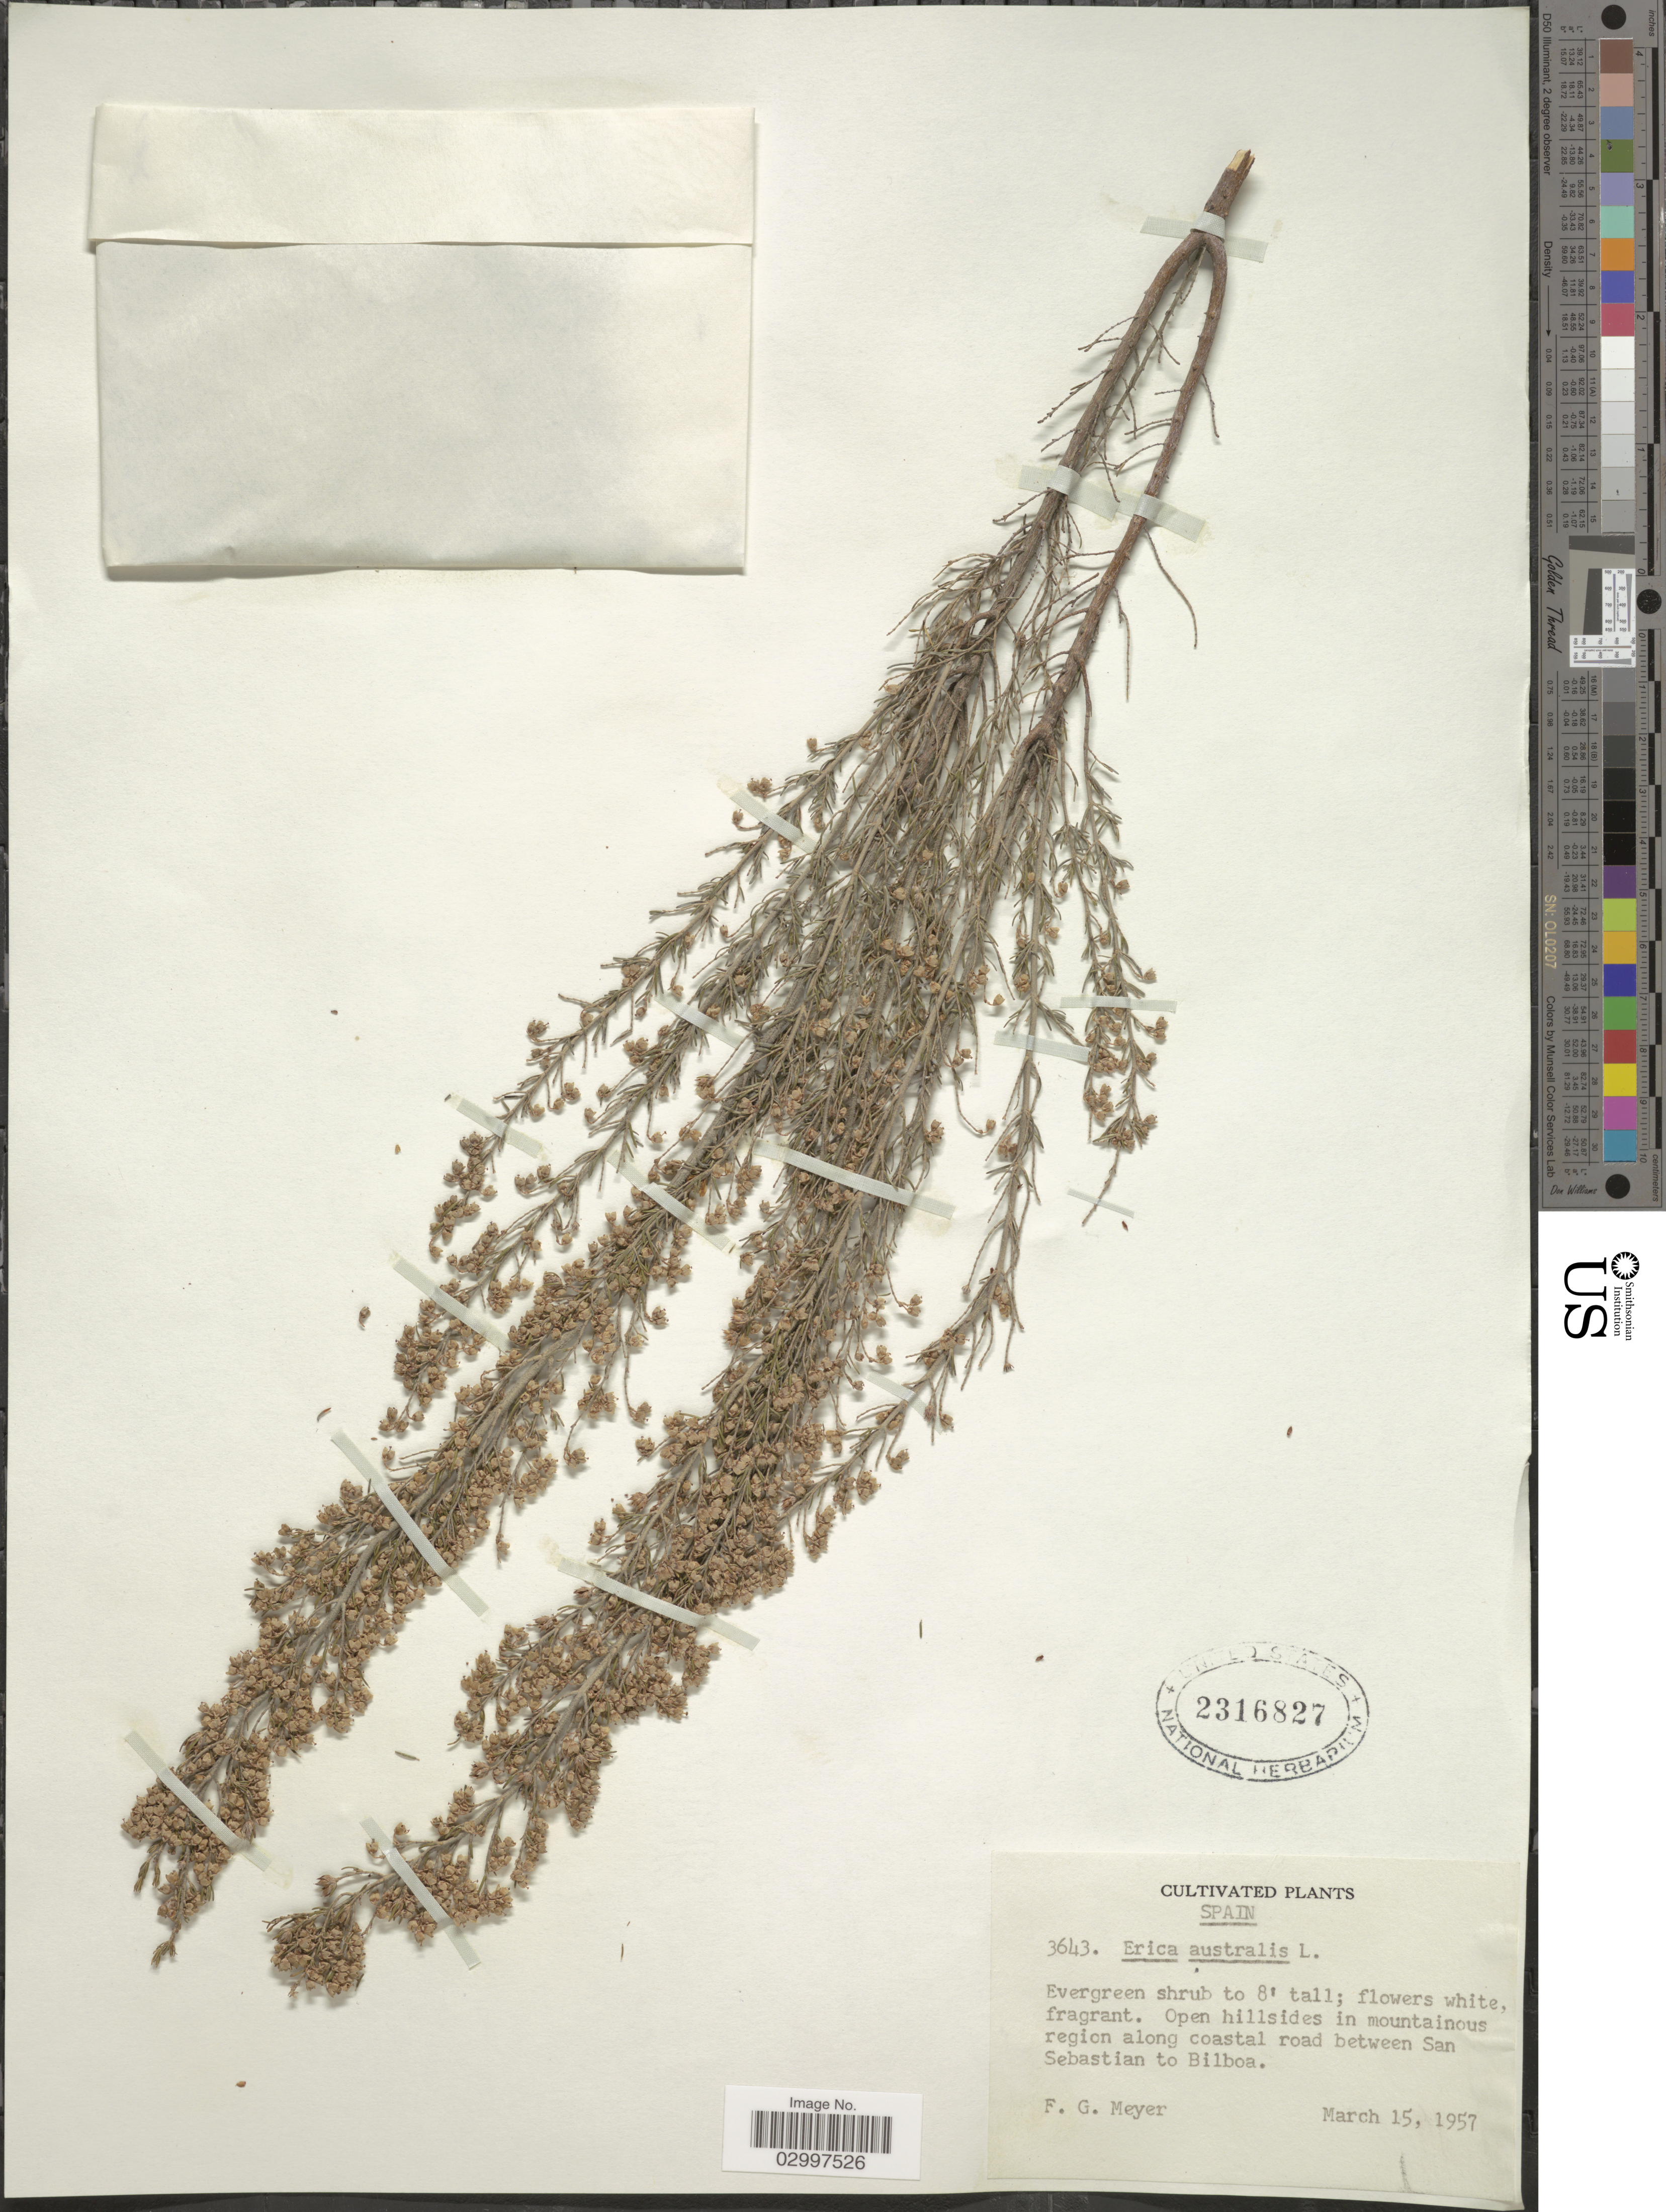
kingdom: Plantae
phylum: Tracheophyta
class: Magnoliopsida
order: Ericales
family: Ericaceae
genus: Erica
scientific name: Erica australis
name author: L.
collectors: F. G. Meyer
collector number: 3643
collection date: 1957-03-15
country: Spain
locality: In mountainous region along coastal road between San Sebastian to Bilboa.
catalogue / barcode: US 2316827